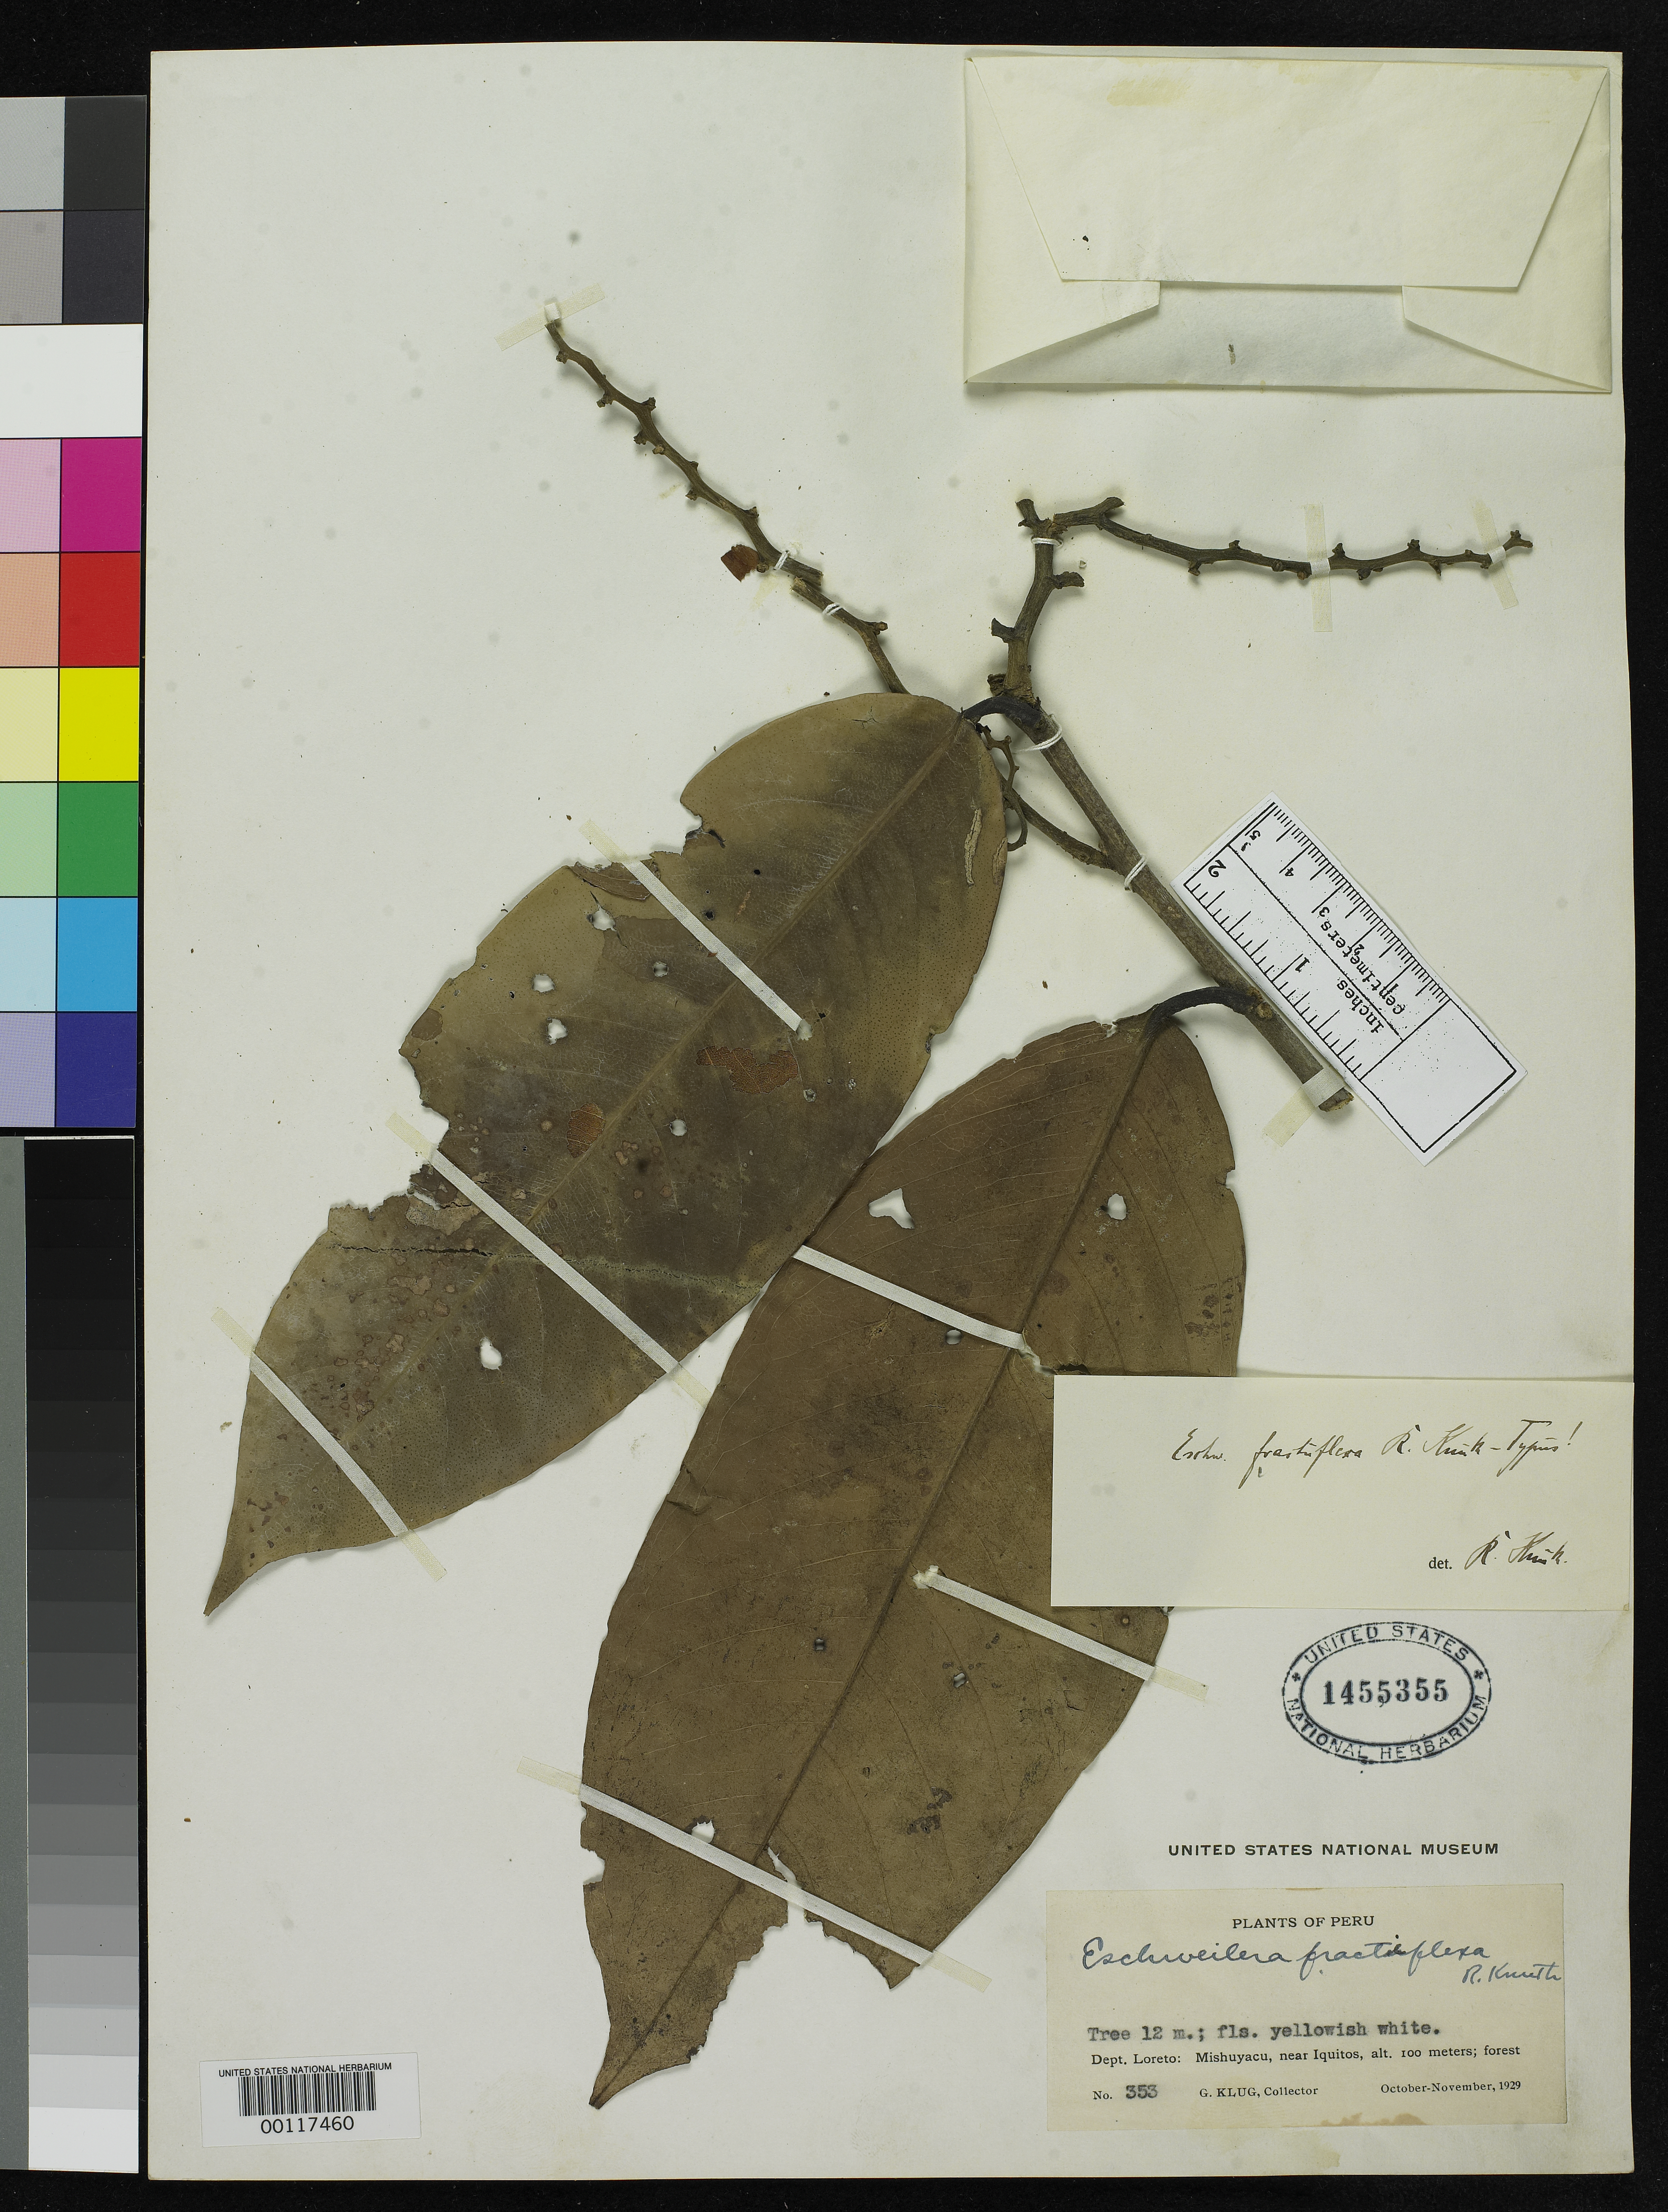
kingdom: Plantae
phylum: Tracheophyta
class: Magnoliopsida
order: Ericales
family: Lecythidaceae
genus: Eschweilera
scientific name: Eschweilera fractiflexa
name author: R. Knuth in Engl.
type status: Holotype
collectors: G. Klug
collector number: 353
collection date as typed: Oct 1929 to -- Nov 1929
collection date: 1929-10/1929-11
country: Peru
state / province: Loreto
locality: Mishuyacu, near Iquitos.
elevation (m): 100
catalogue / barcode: US 1455355